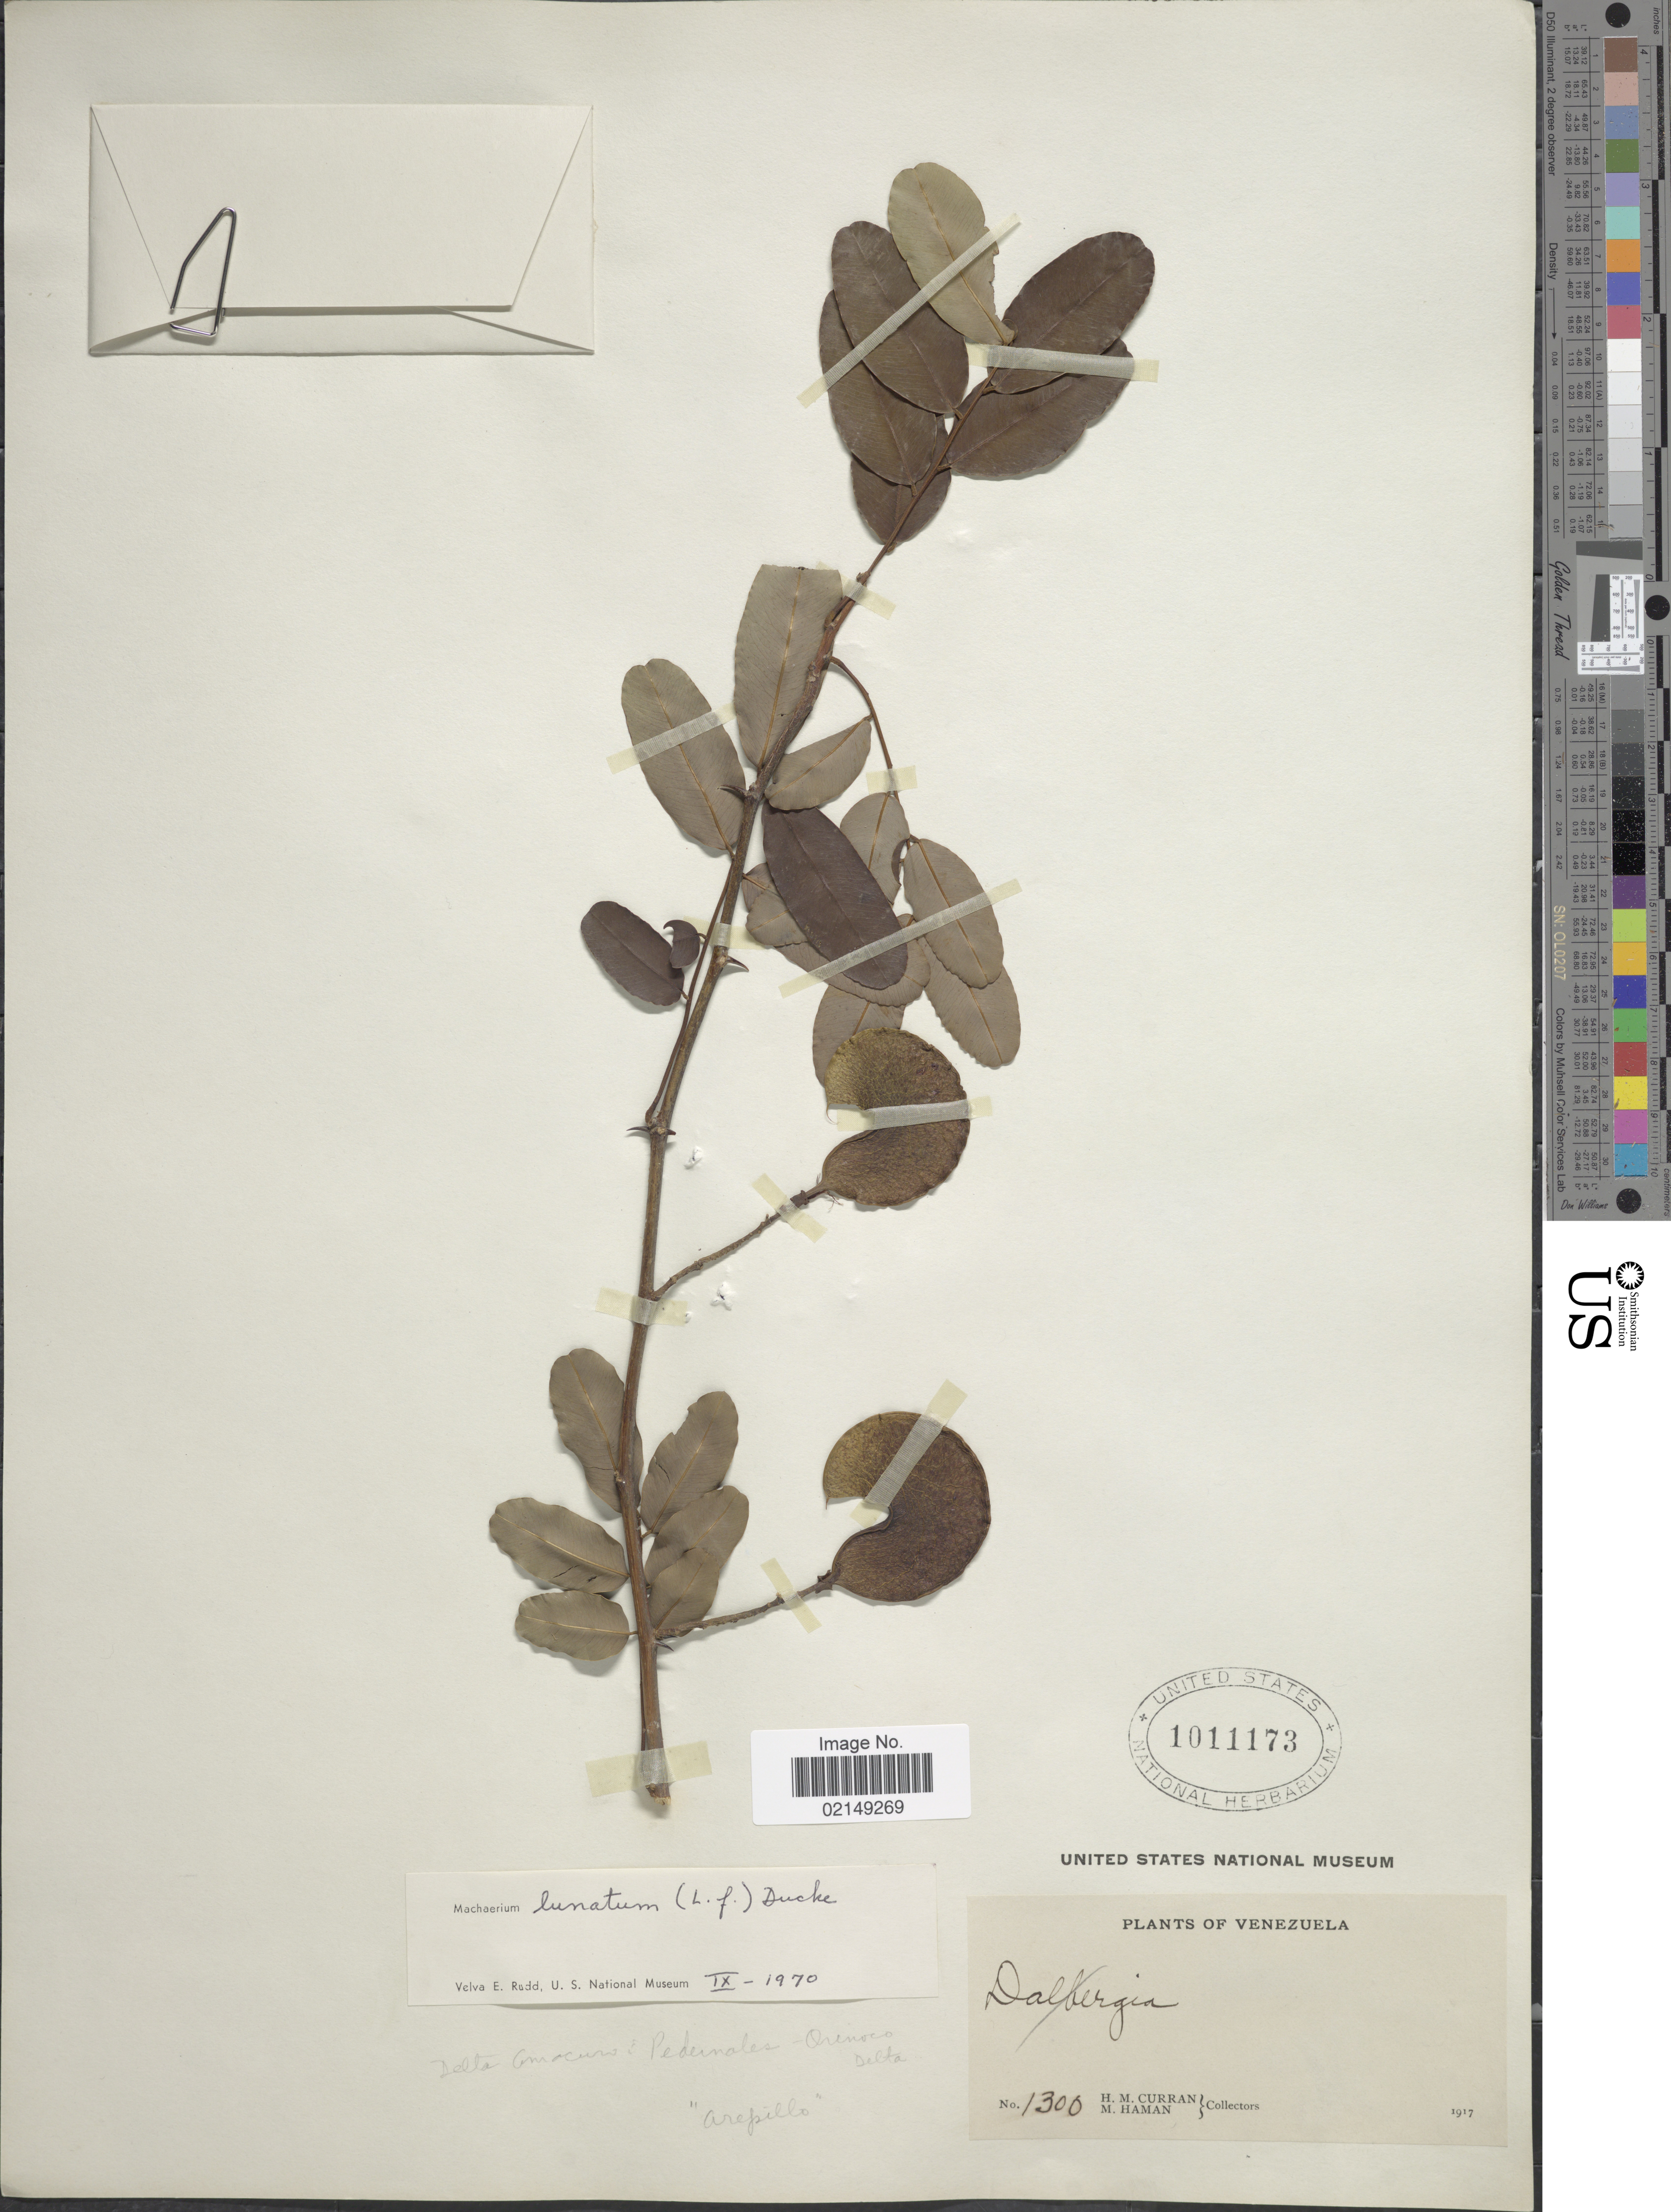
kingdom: Plantae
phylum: Tracheophyta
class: Magnoliopsida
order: Fabales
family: Fabaceae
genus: Machaerium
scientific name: Machaerium lunatum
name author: (L. f.) Ducke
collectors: H. M. Curran & M. Haman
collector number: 1300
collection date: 1917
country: Venezuela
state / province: Amazonas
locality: Delta Amazonas. Pedernales - Orinoco Delta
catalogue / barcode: US 1011173